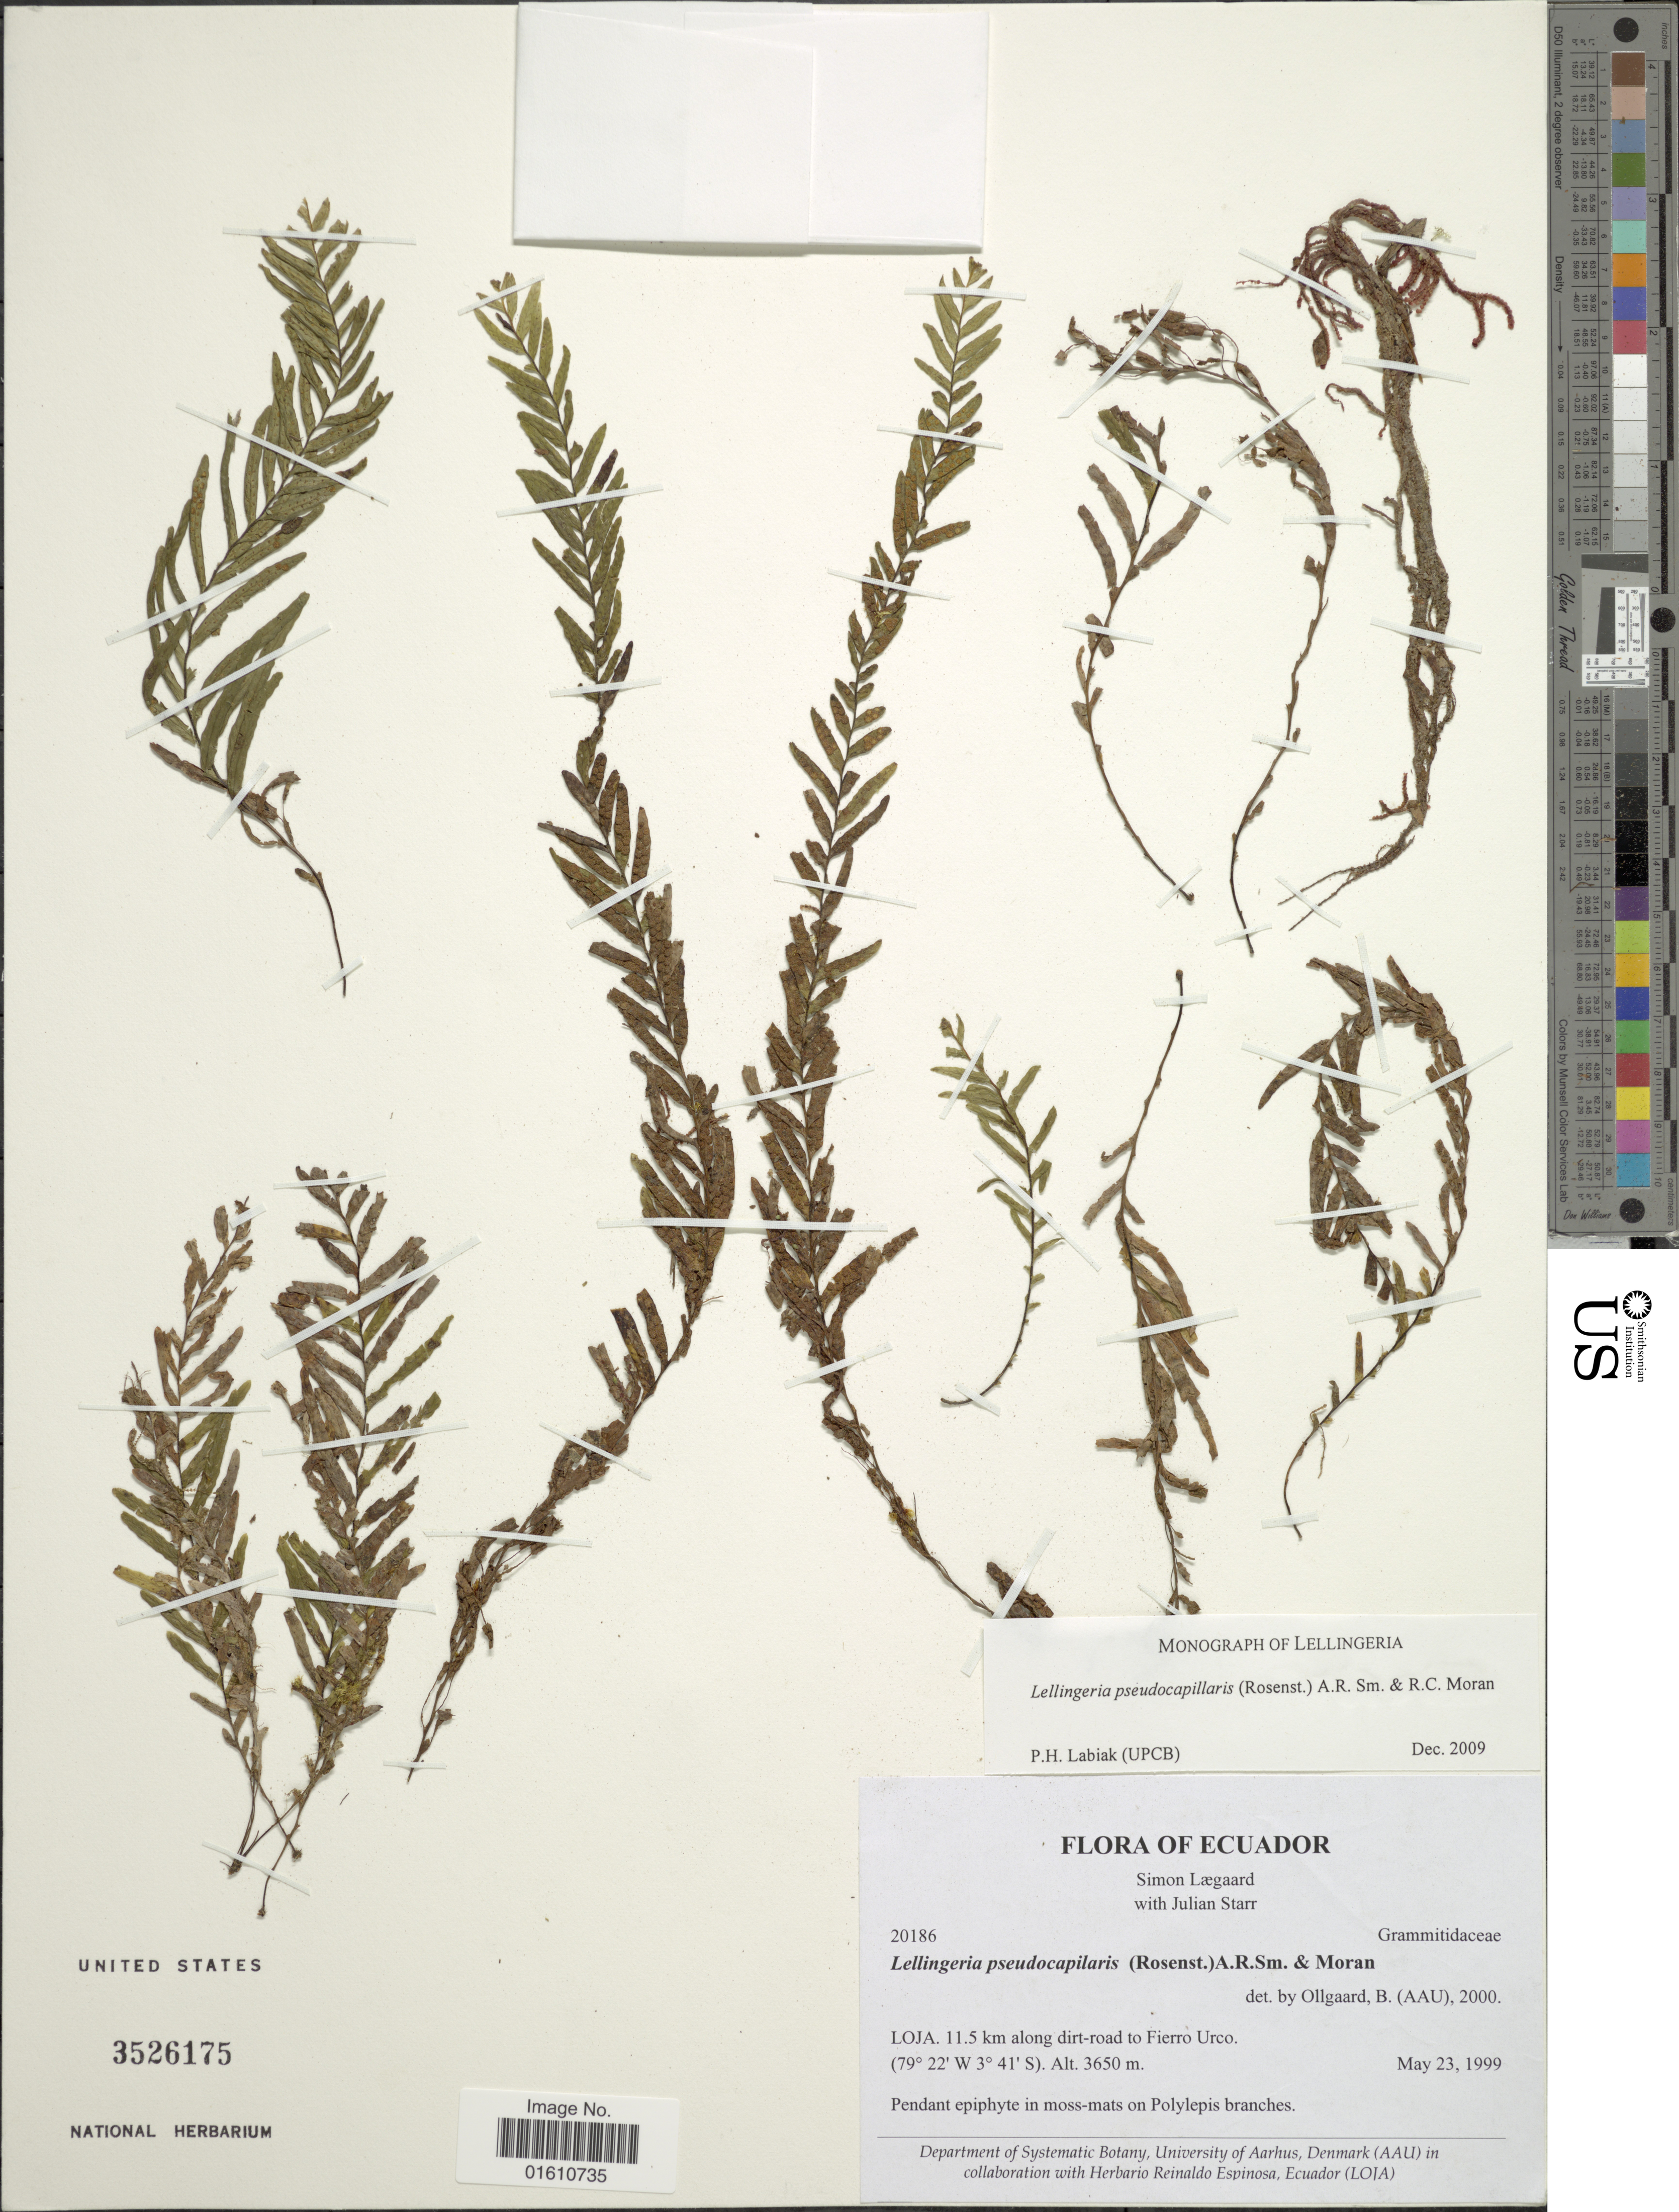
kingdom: Plantae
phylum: Tracheophyta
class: Polypodiopsida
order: Polypodiales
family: Polypodiaceae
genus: Lellingeria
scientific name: Lellingeria pseudocapillaris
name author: (Rosenst.) A.R. Sm. & R.C. Moran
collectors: S. Lægaard & J. R. Starr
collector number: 20186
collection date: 1999-05-23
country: Ecuador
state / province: Loja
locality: Loja, 11.5 km along dirt-road to Fierro Urco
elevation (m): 3650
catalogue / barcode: US 3526175